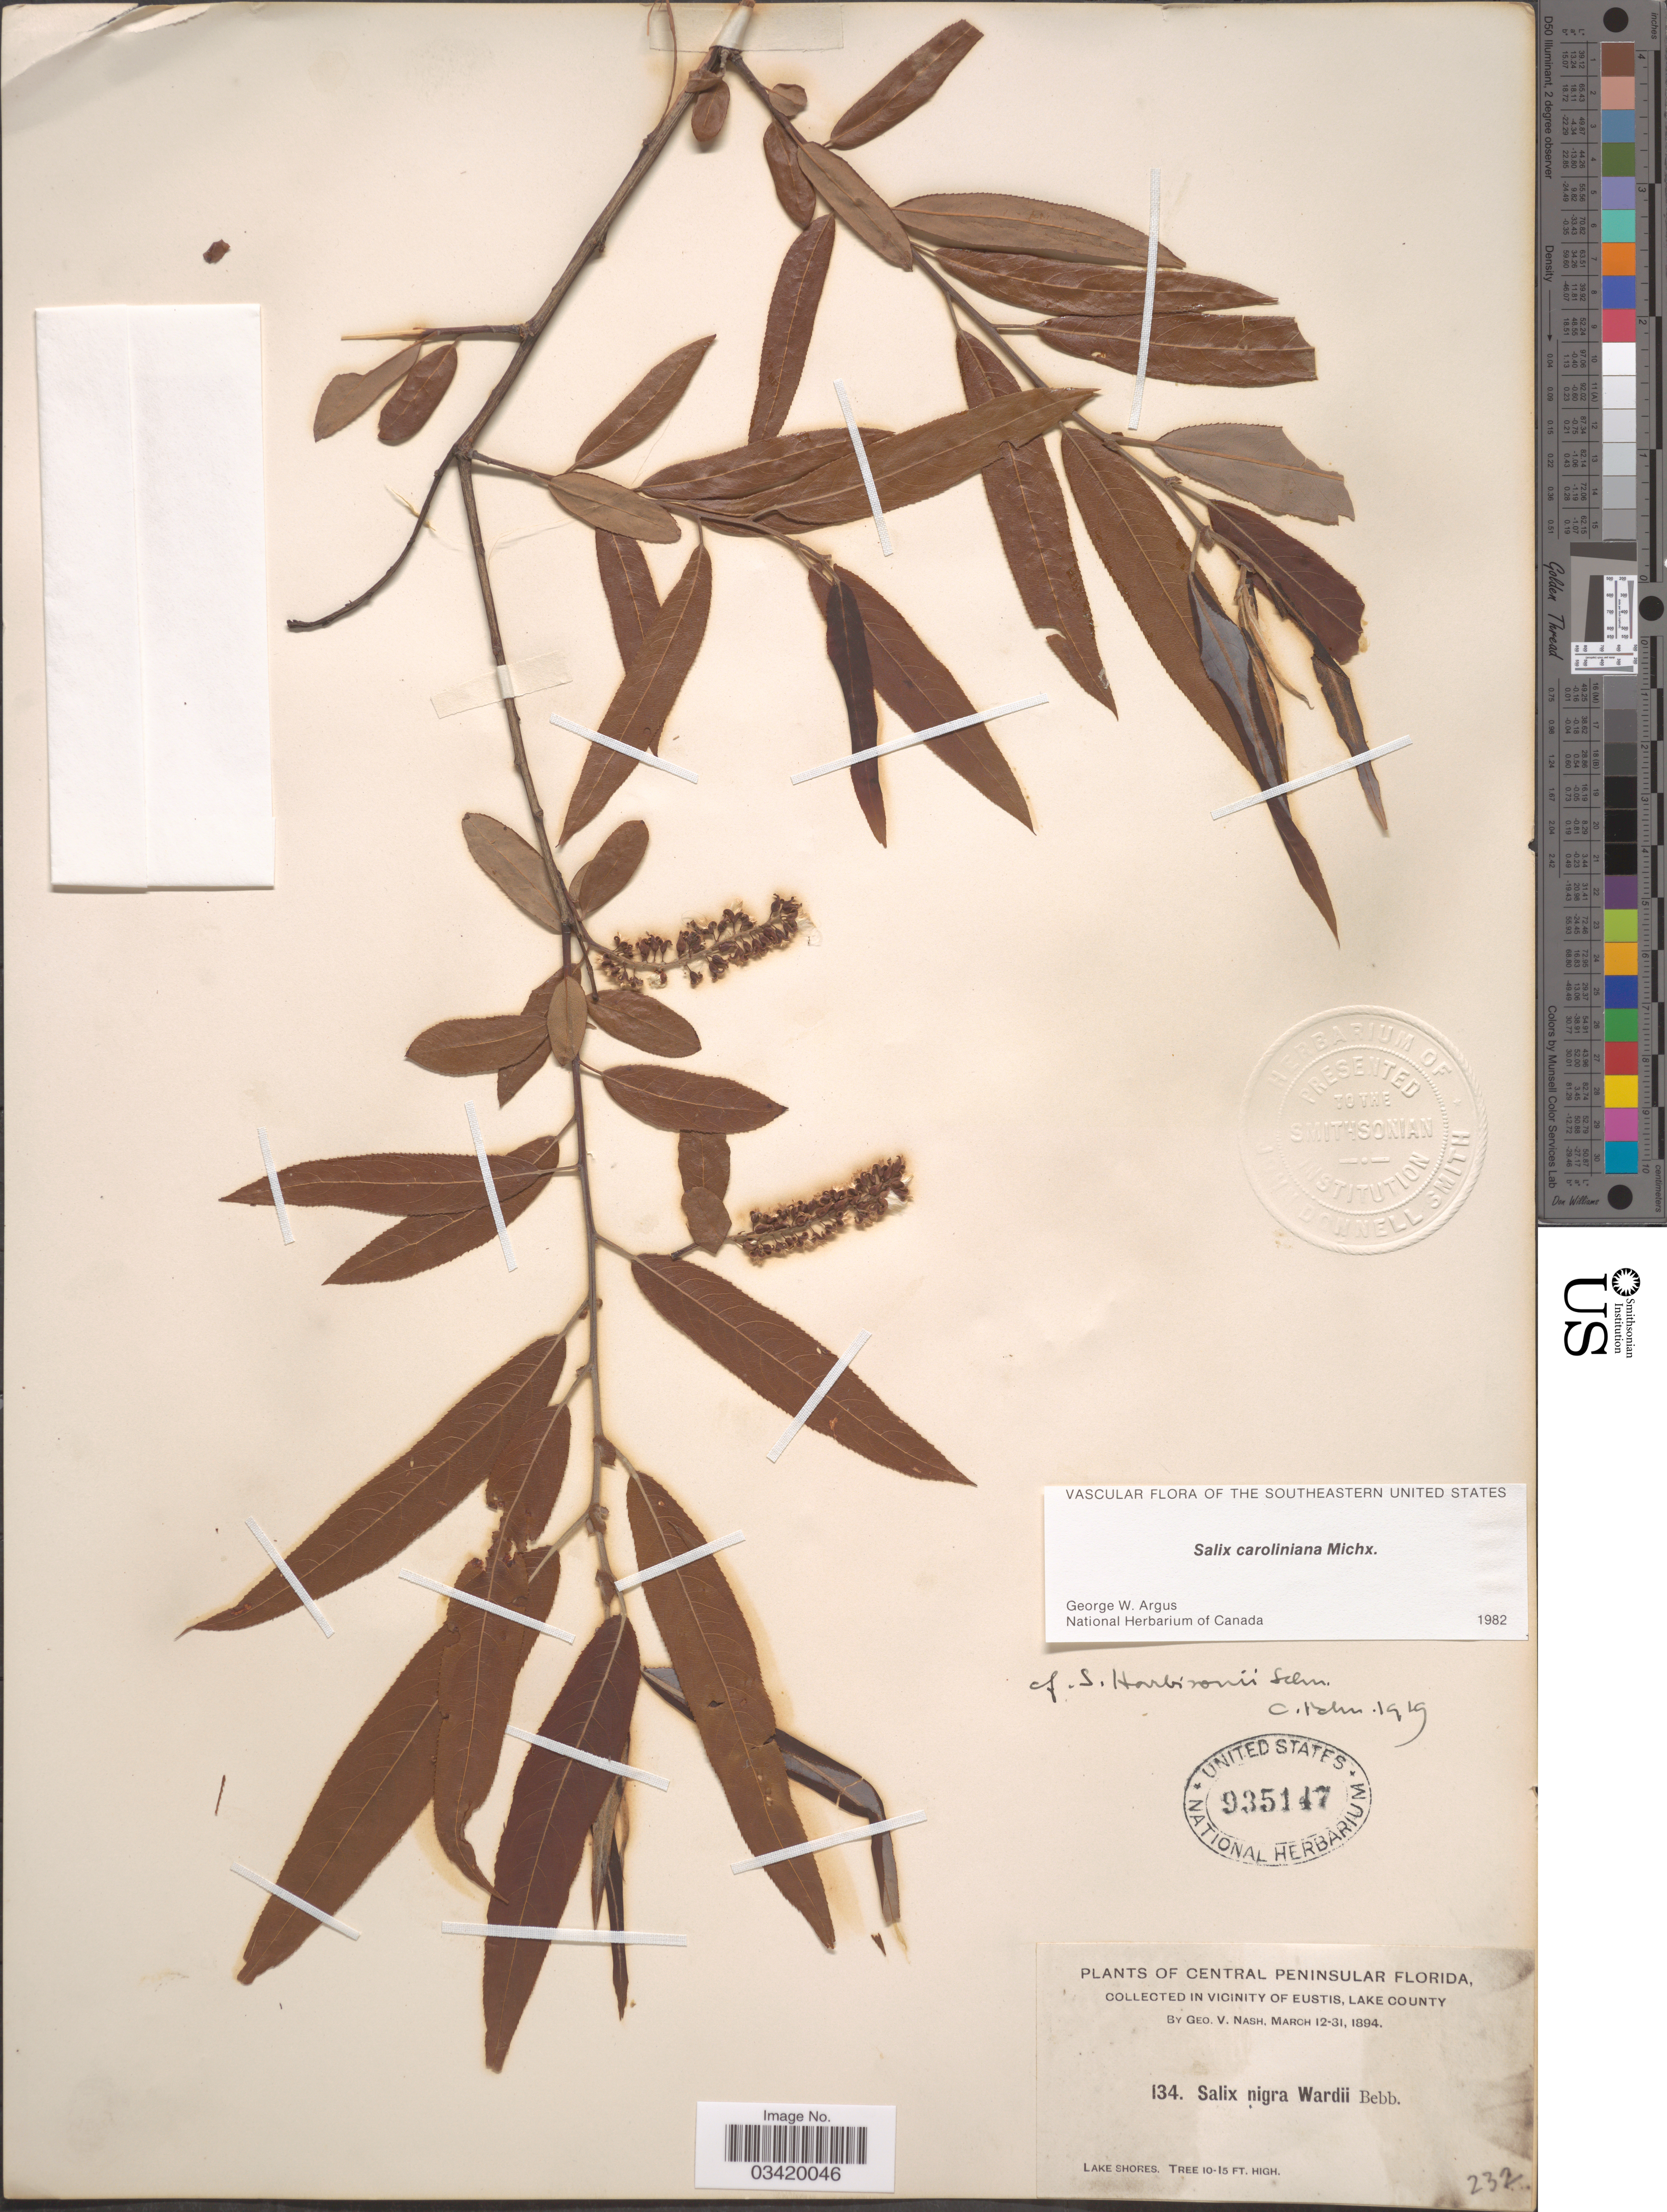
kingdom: Plantae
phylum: Tracheophyta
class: Magnoliopsida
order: Malpighiales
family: Salicaceae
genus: Salix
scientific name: Salix caroliniana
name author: Michx.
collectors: G. V. Nash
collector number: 134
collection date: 1894-03-12/1894-03-31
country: United States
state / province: Florida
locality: Central Peninsular Florida. Vicinity of Eustis, Lake County.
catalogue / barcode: US 935147